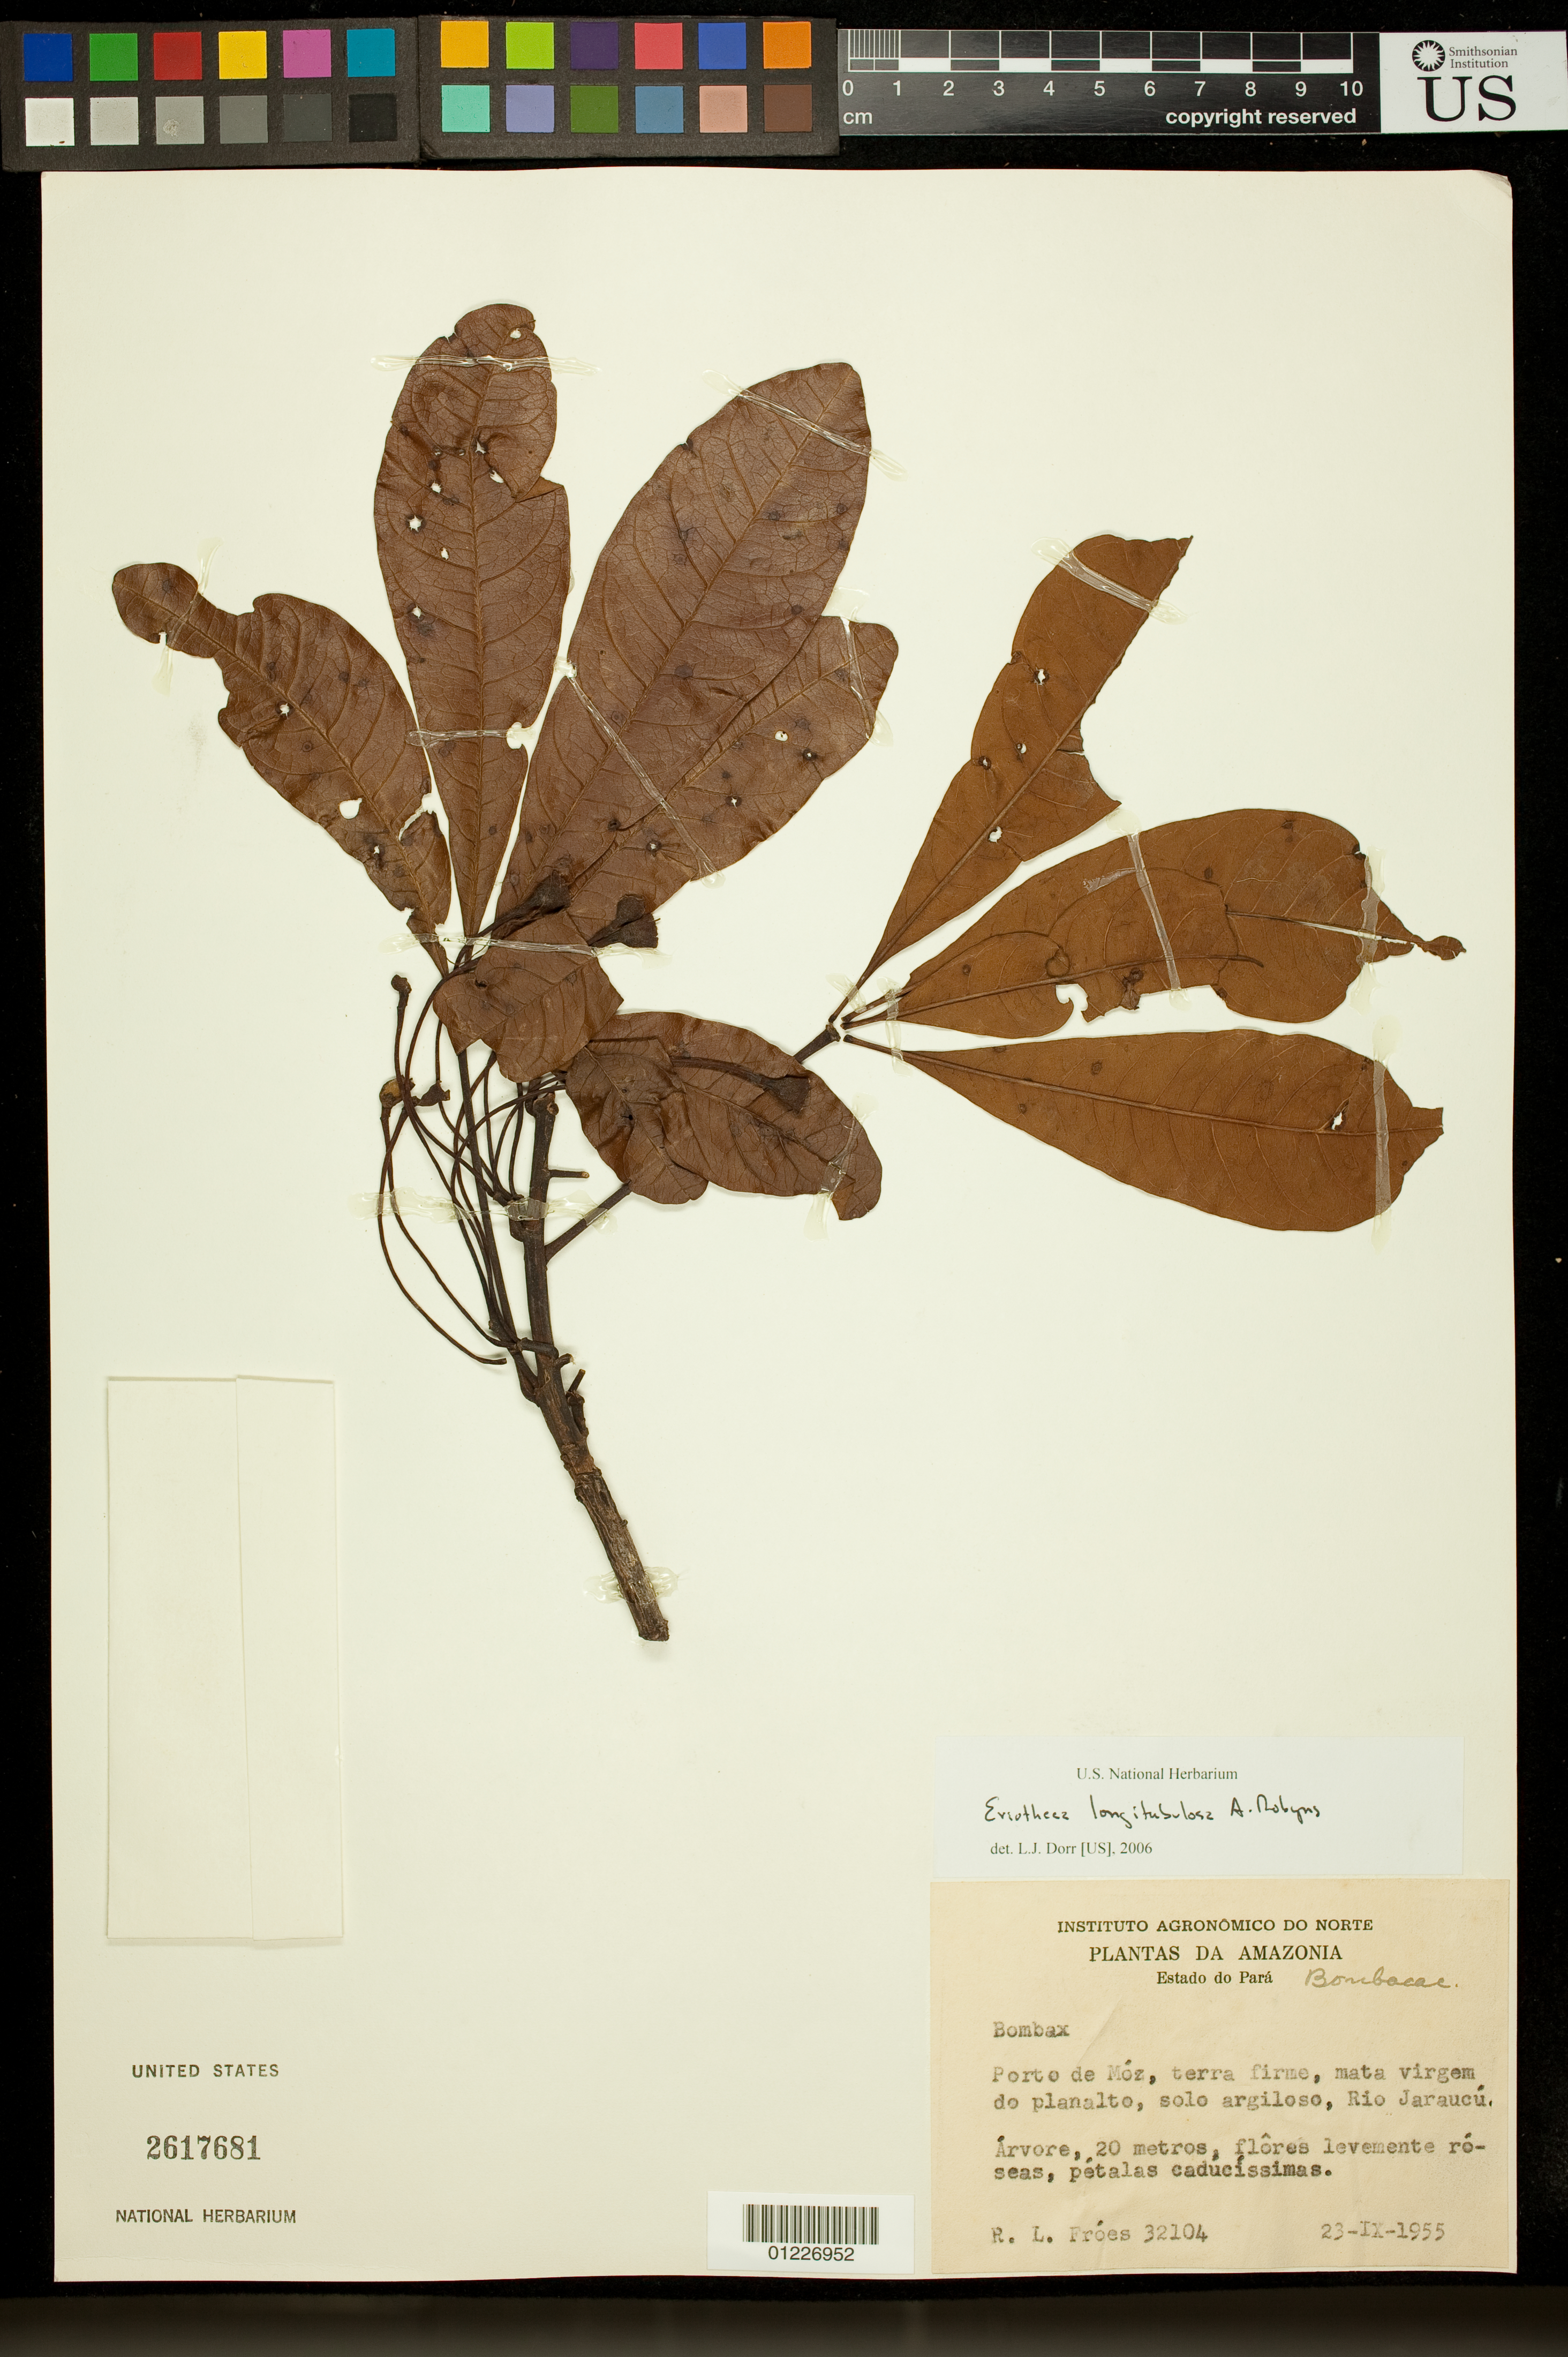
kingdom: Plantae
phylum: Tracheophyta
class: Magnoliopsida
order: Malvales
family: Malvaceae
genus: Pachira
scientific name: Pachira longitubulosa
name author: (A. Robyns) V.N. Yoshik. & M.C. Duarte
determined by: Dorr, Laurence J., Curator (BOT), Smithsonian Institution - National Museum of Natural History (UNITED STATES)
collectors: R. L. Fróes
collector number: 32104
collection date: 1955-09-23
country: Brazil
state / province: Pará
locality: Porto de Moz, Rio Jaraucu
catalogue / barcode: US 2617681